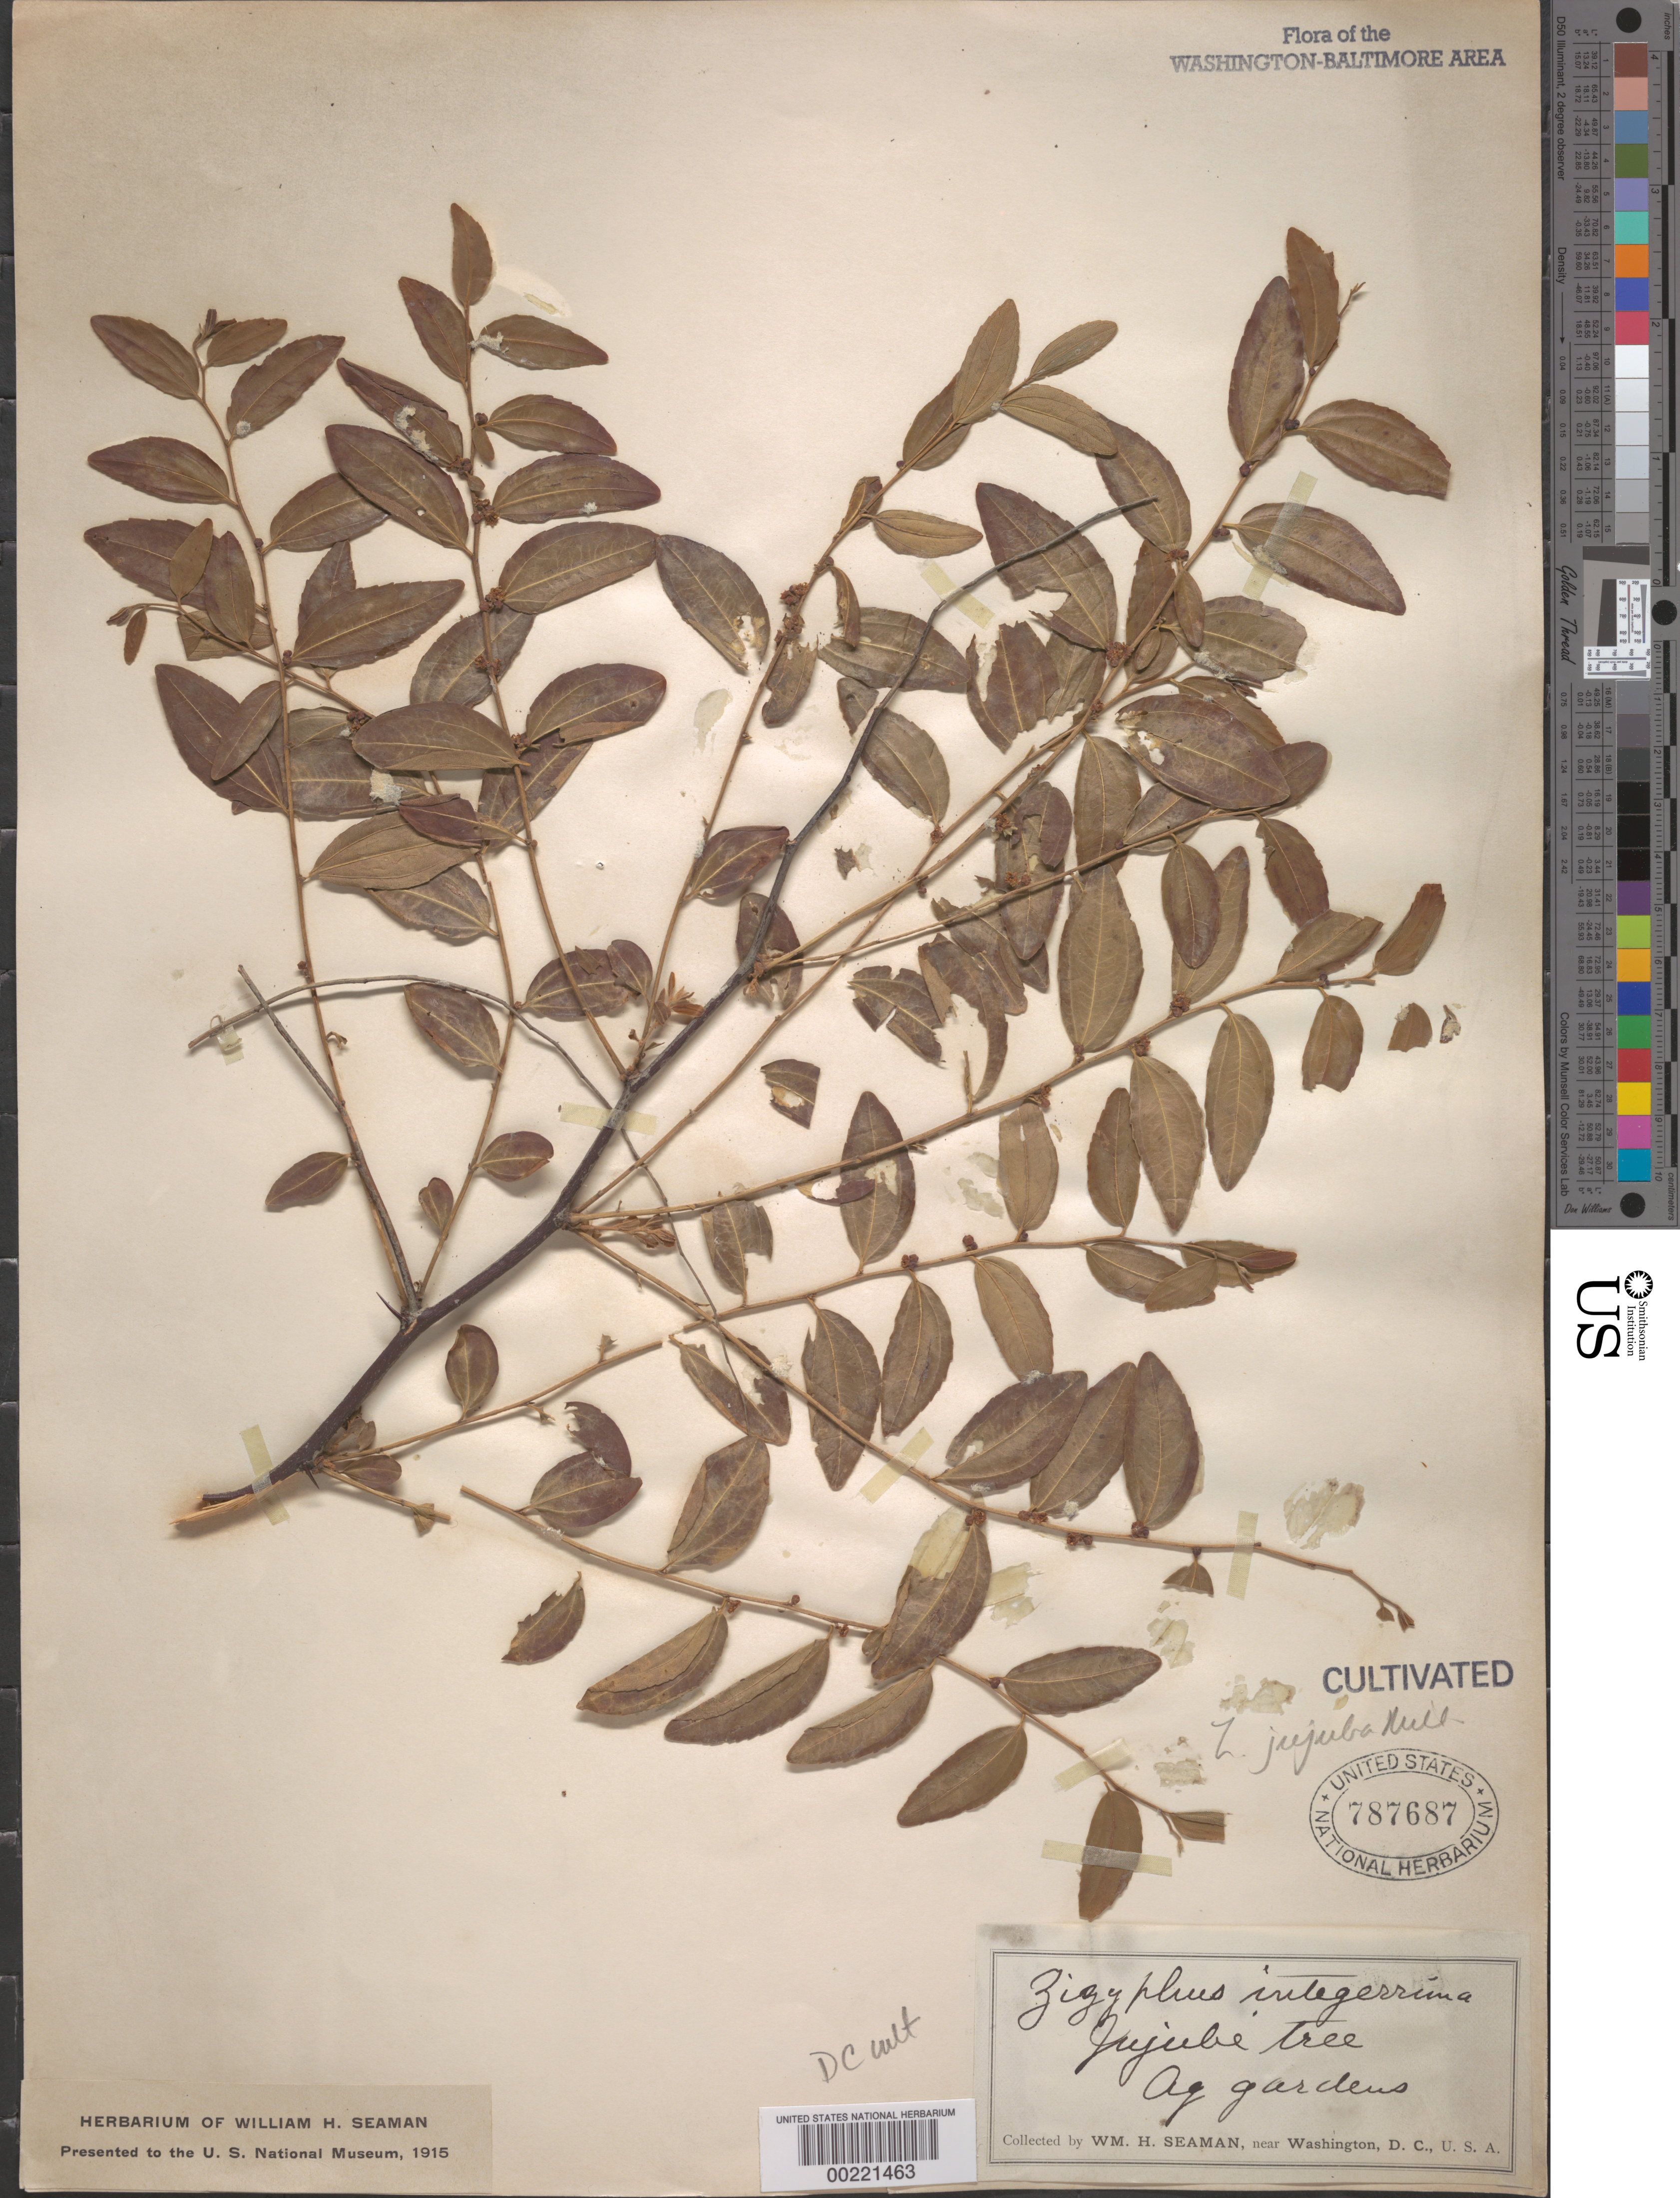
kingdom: Plantae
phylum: Tracheophyta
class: Magnoliopsida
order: Rosales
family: Rhamnaceae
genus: Ziziphus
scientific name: Ziziphus jujuba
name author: Mill.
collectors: W. Seaman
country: United States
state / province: District of Columbia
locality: Department of Agriculture grounds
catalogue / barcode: US 787687